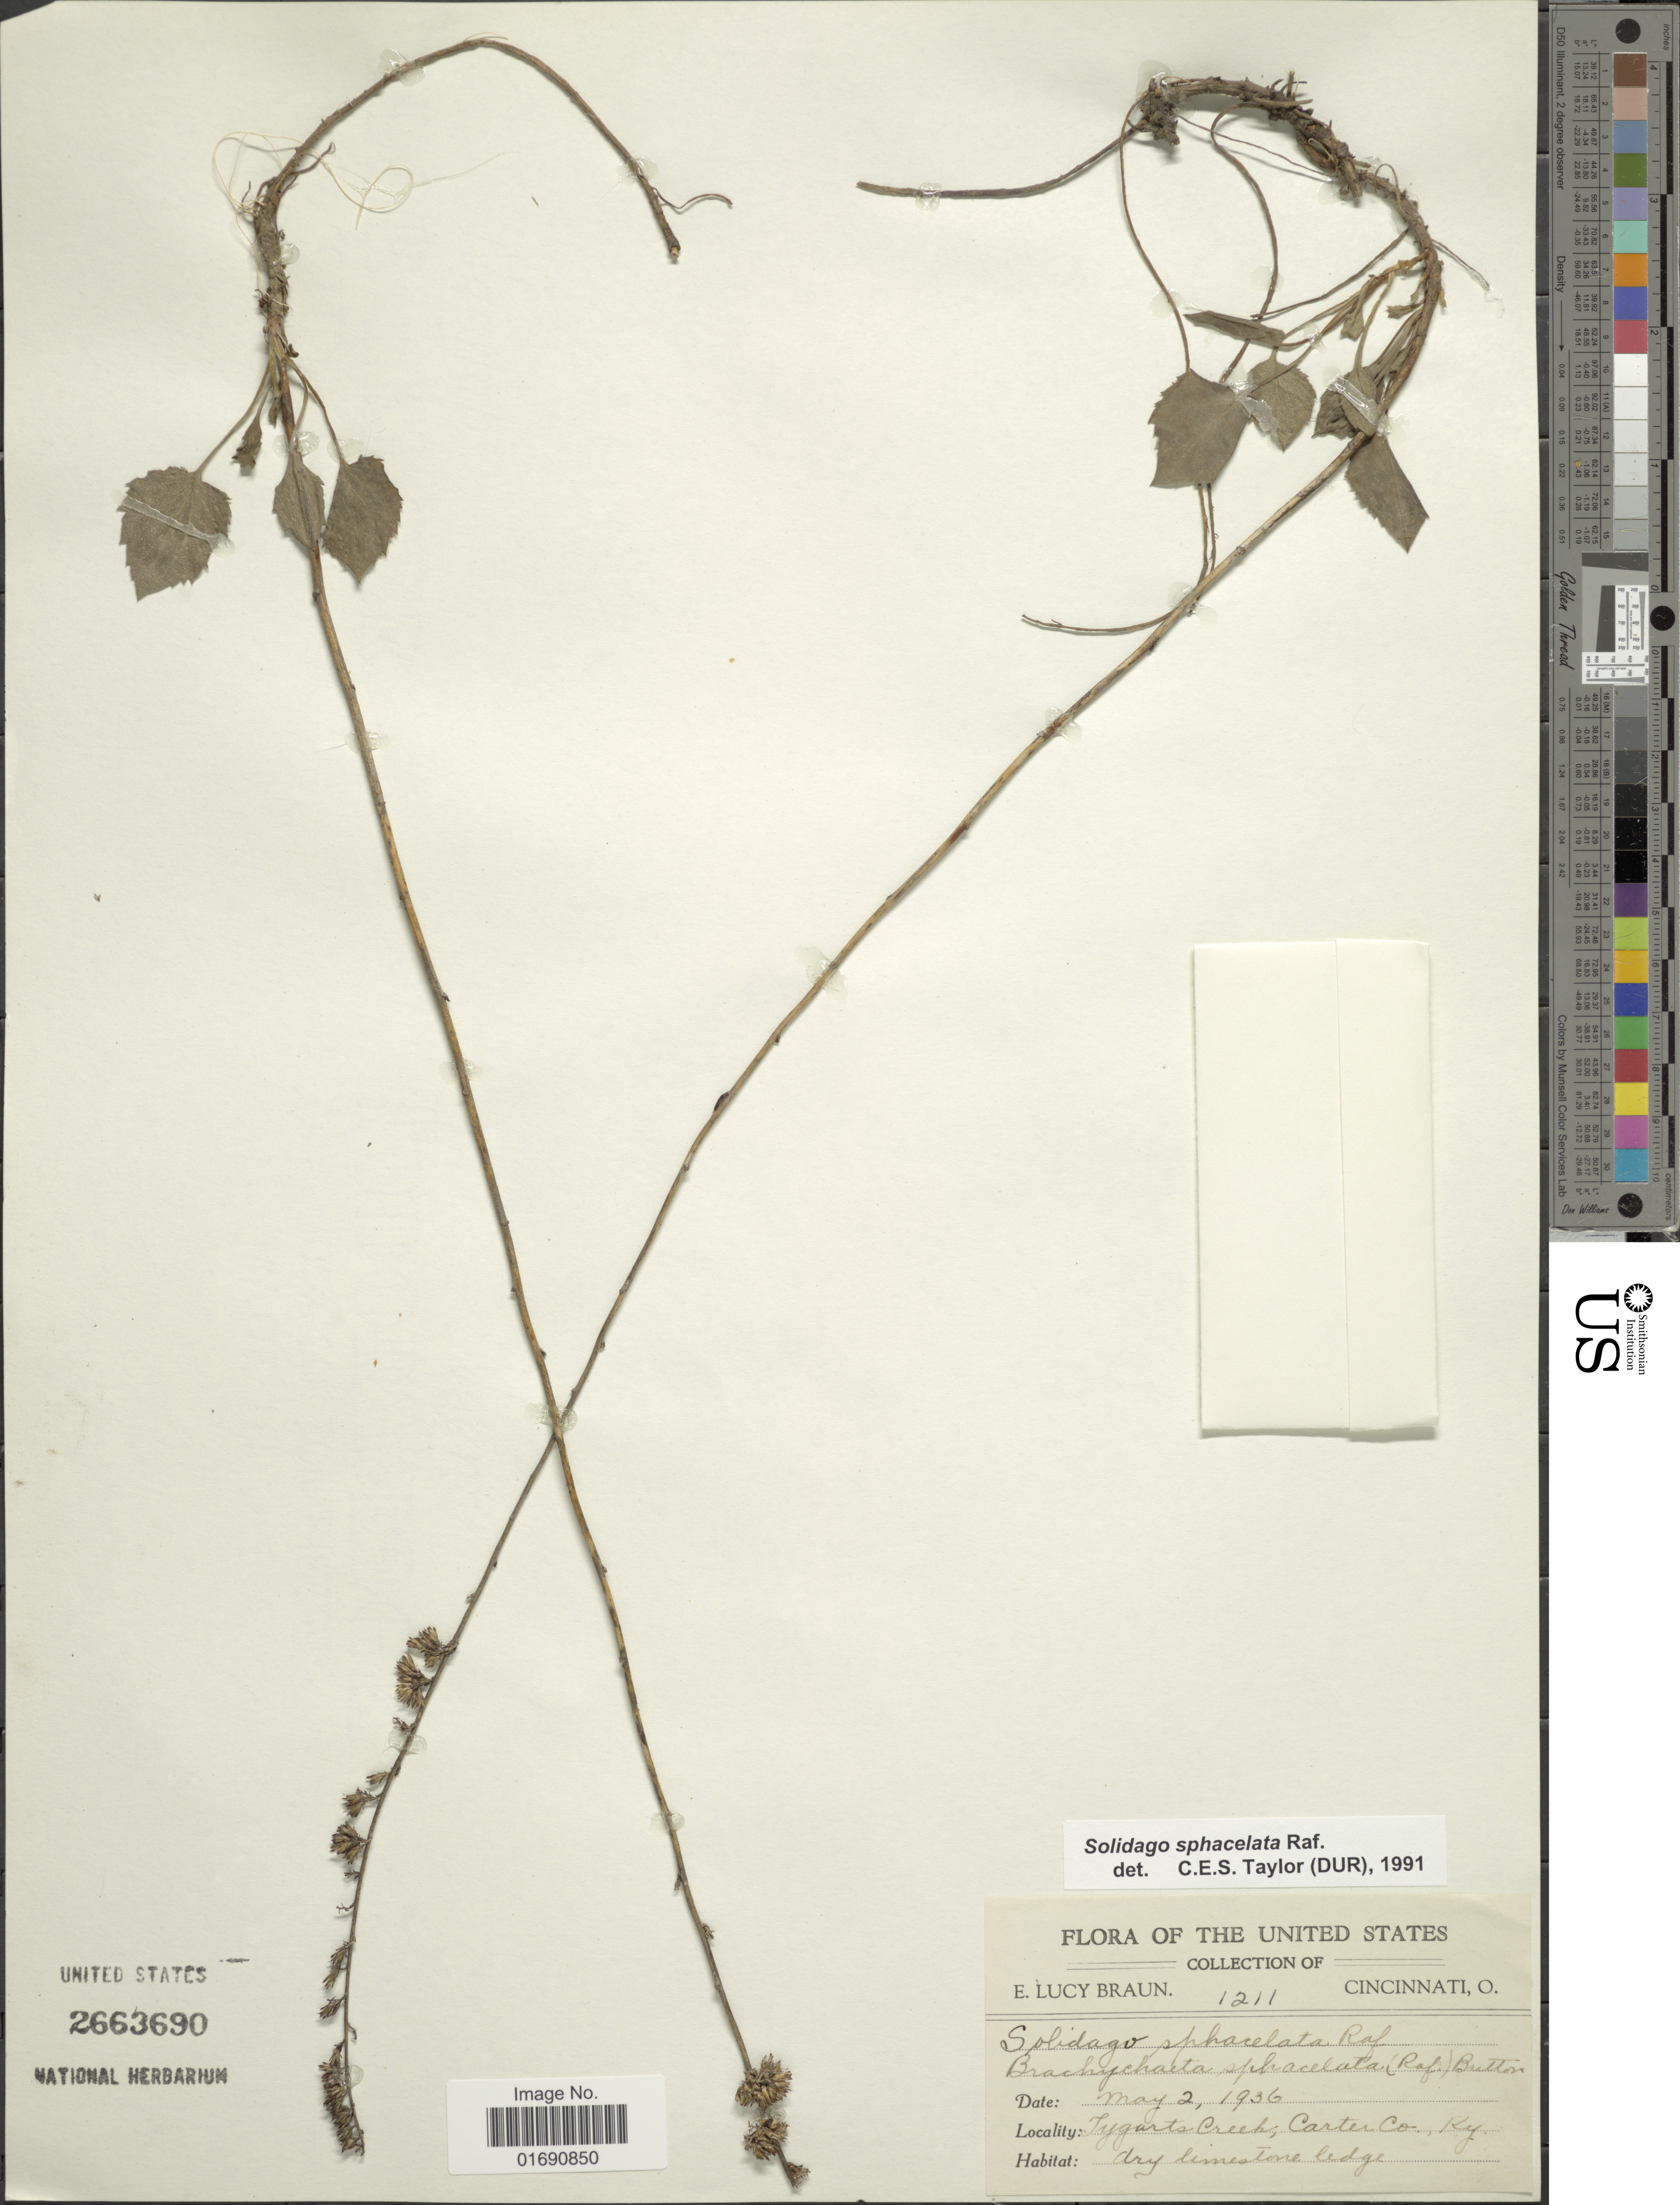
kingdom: Plantae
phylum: Tracheophyta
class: Magnoliopsida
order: Asterales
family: Asteraceae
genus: Solidago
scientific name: Solidago sphacelata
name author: Raf.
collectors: E. L. Braun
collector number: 1211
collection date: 1936-05-02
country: United States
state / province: Kentucky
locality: Jygarts Creek; Carten Co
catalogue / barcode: US 2663690